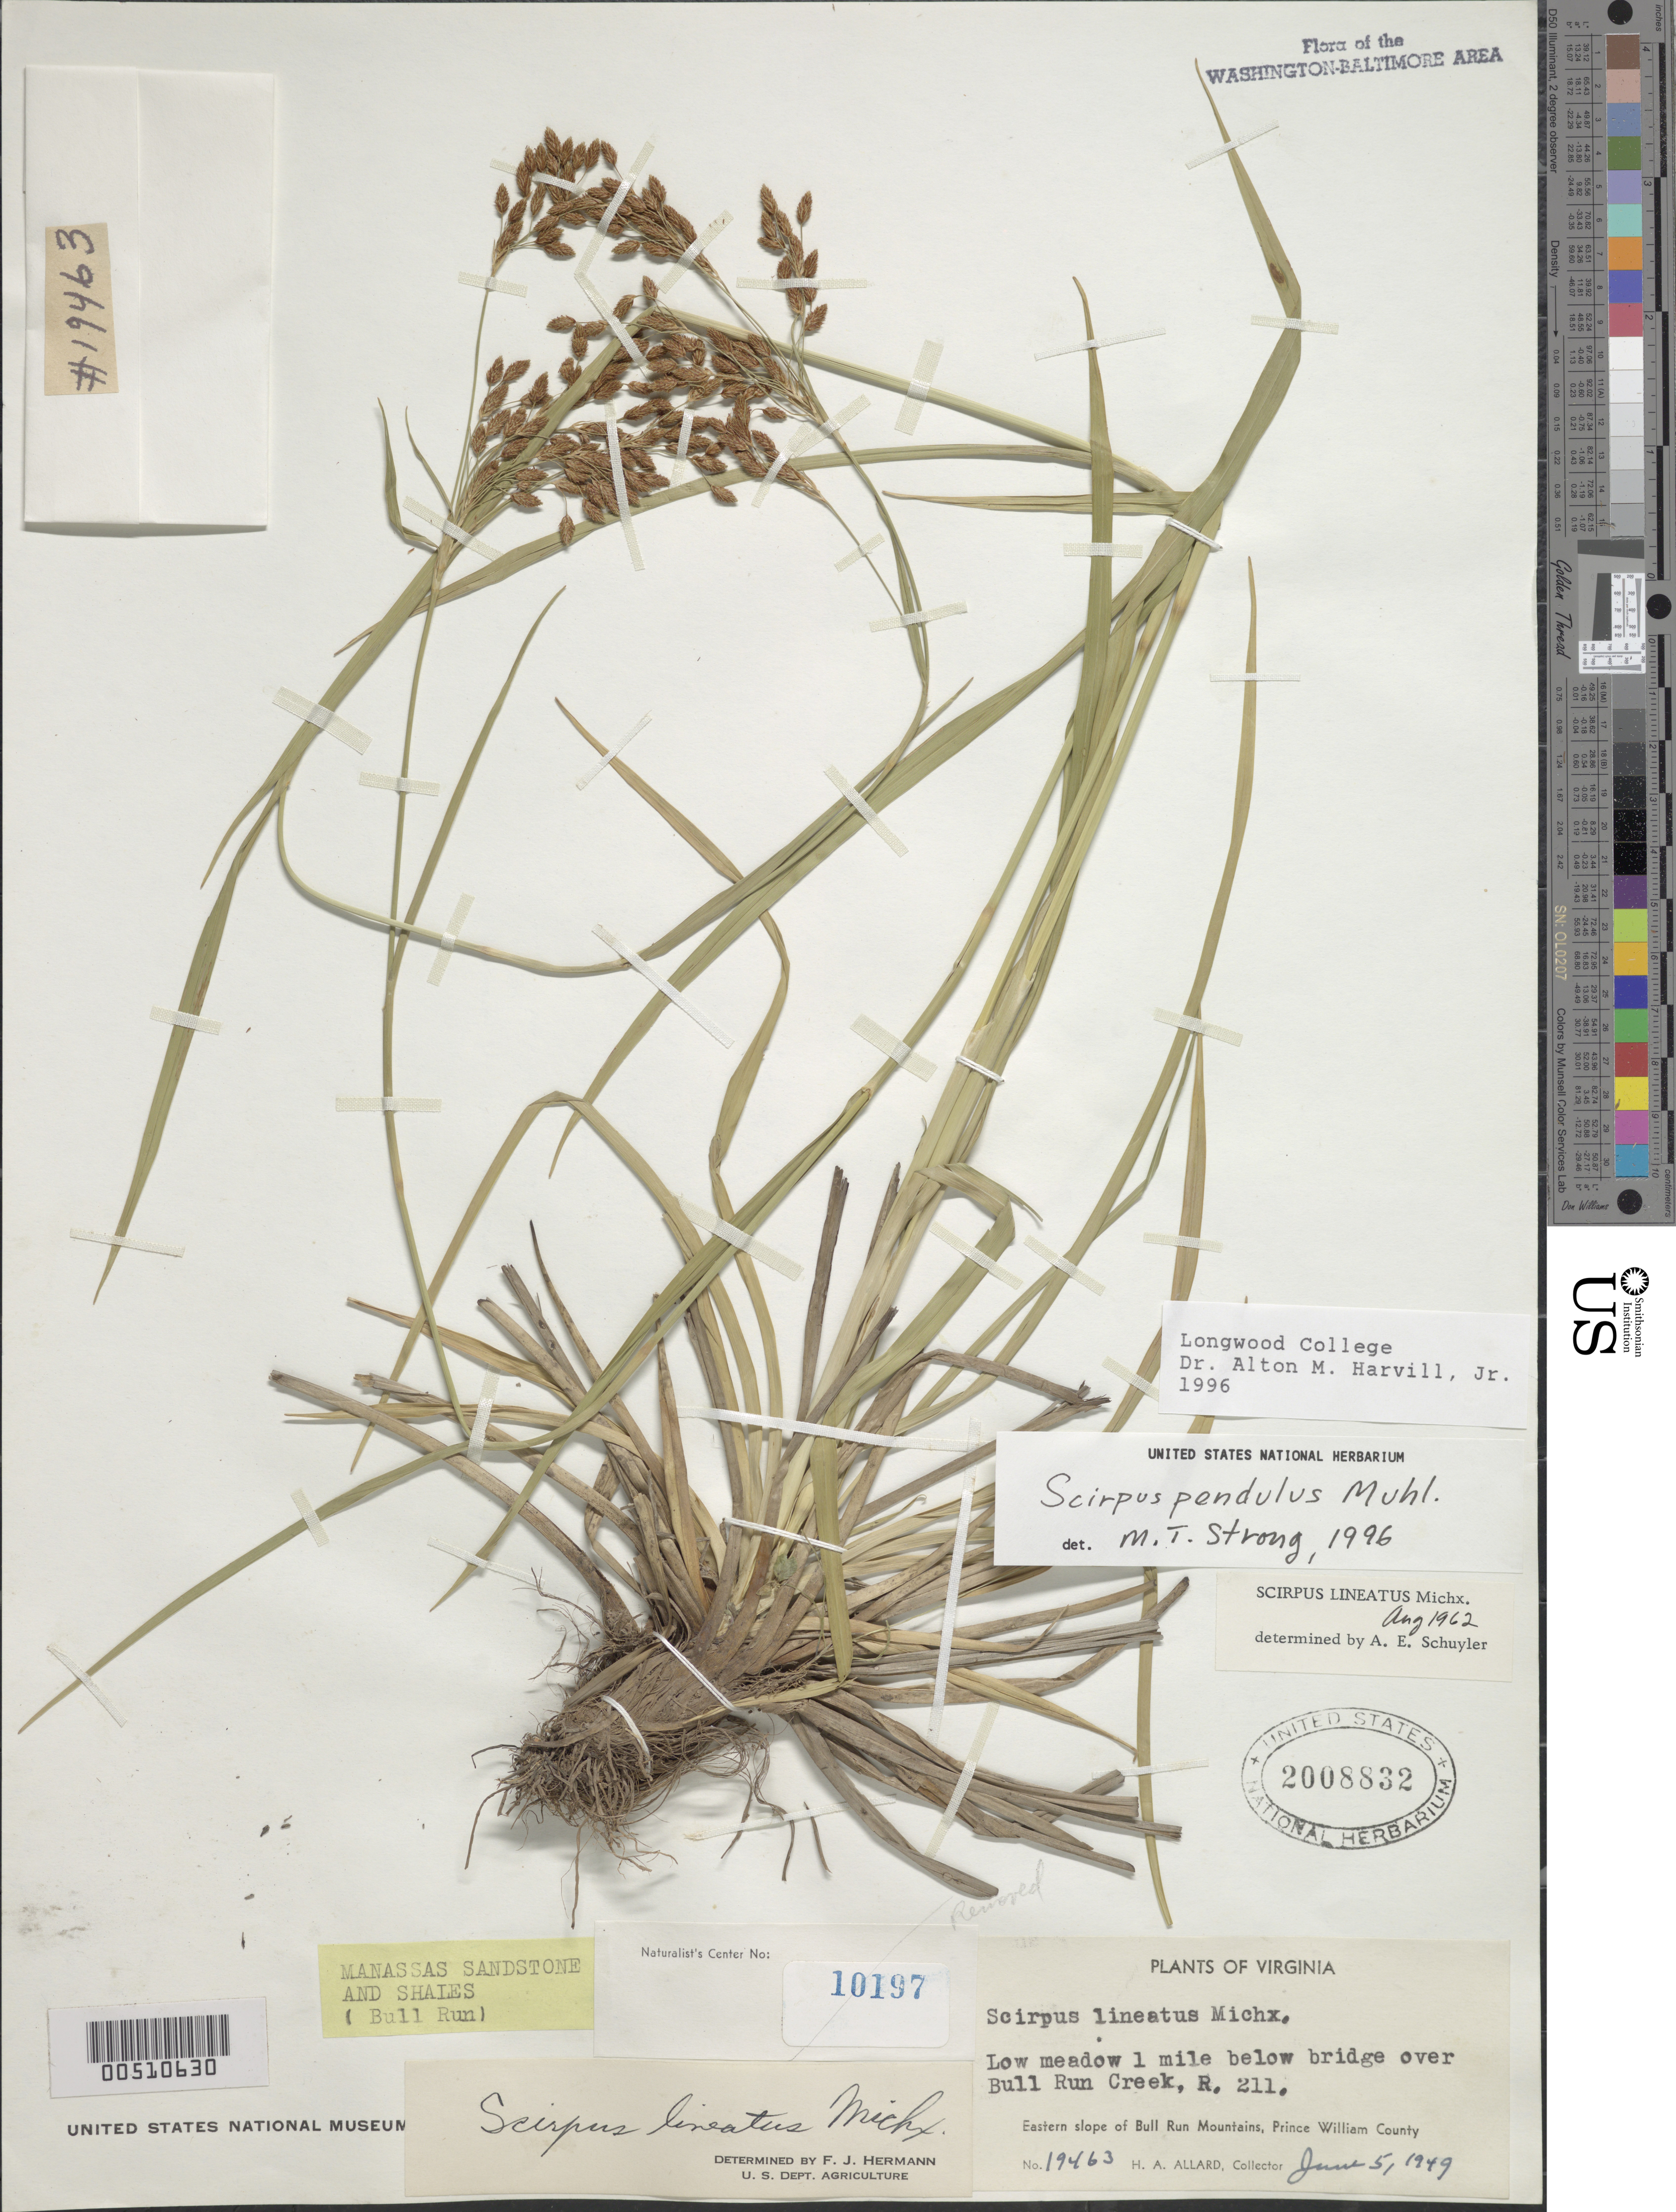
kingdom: Plantae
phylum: Tracheophyta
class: Liliopsida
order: Poales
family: Cyperaceae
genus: Scirpus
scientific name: Scirpus pendulus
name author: Muhl.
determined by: Strong, M. T., (US), Smithsonian Institution - National Museum of Natural History (UNITED STATES)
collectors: H. A. Allard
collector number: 19463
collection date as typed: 05 Jun 1949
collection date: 1949-06-05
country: United States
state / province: Virginia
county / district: Prince William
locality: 1 mi. below bridge over Bull Run Creek, Rt. 211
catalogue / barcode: US 2008832